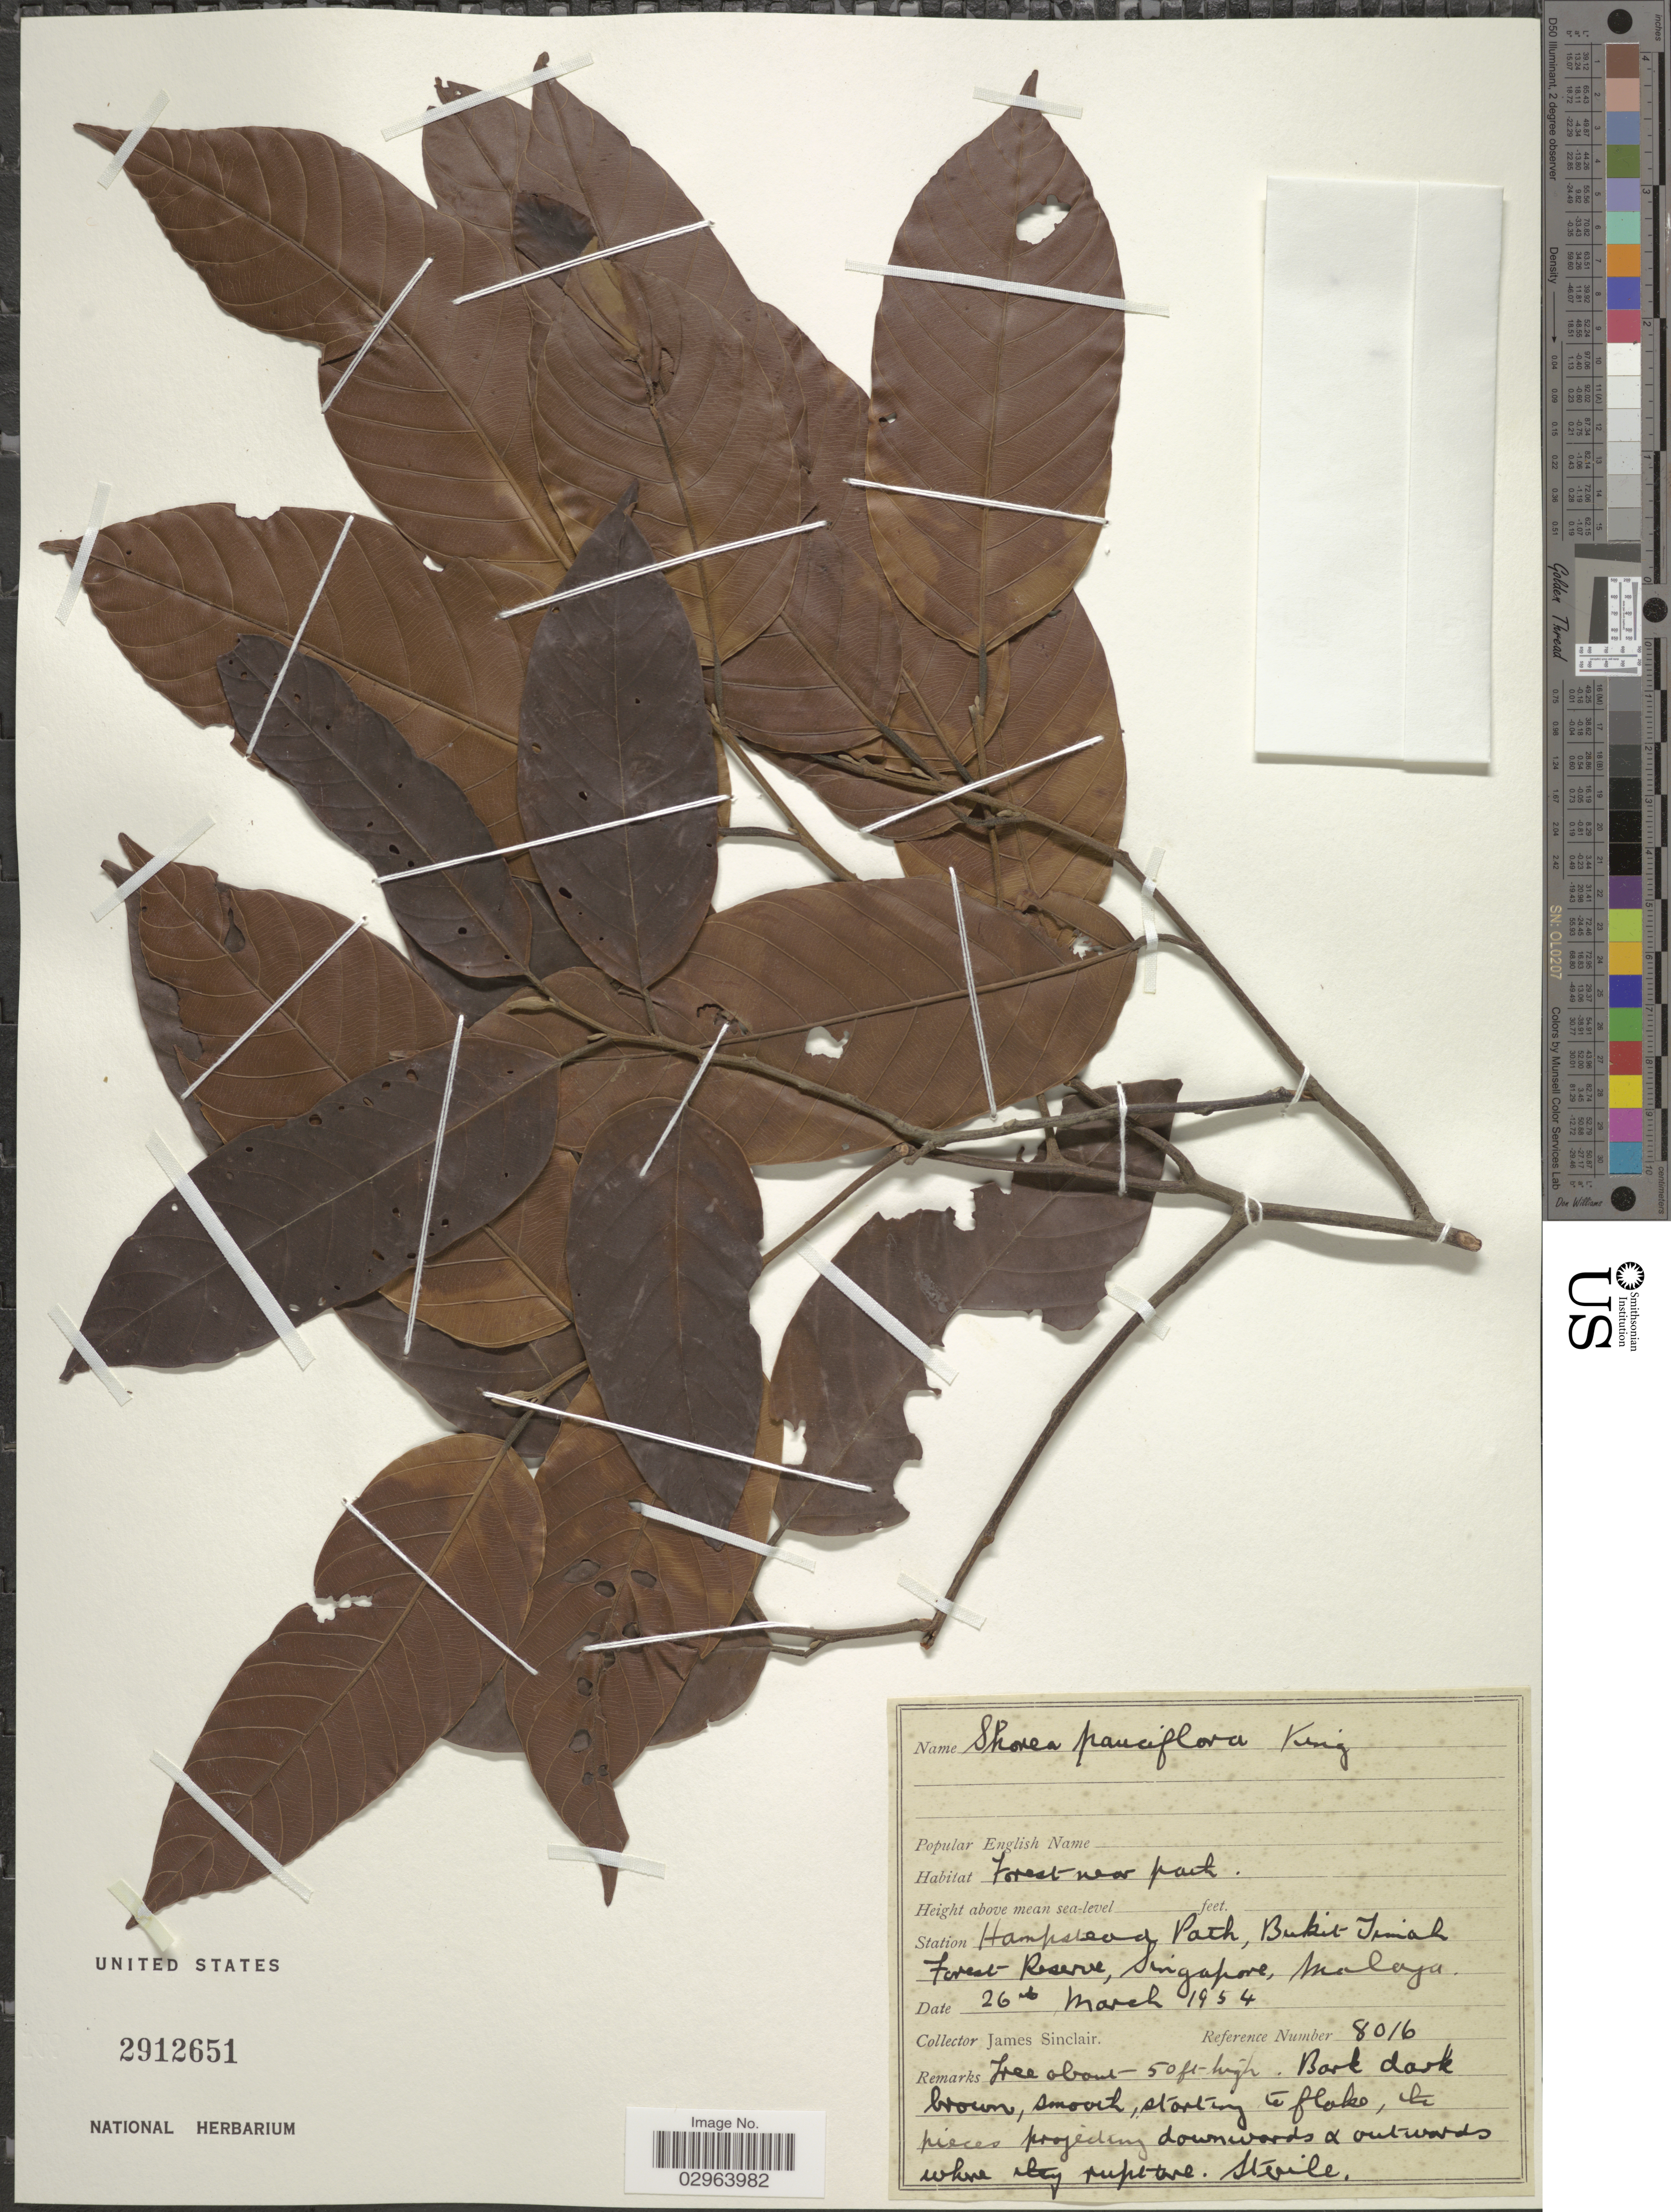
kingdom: Plantae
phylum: Tracheophyta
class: Magnoliopsida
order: Malvales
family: Dipterocarpaceae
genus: Rubroshorea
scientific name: Rubroshorea pauciflora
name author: (King) P.S. Ashton & J. Heck.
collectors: J. Sinclair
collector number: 8016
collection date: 1954-03-26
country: Singapore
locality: Station Hampstead Path, Bukit Irinah Forest Reserve, Malaya.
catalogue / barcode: US 2912651